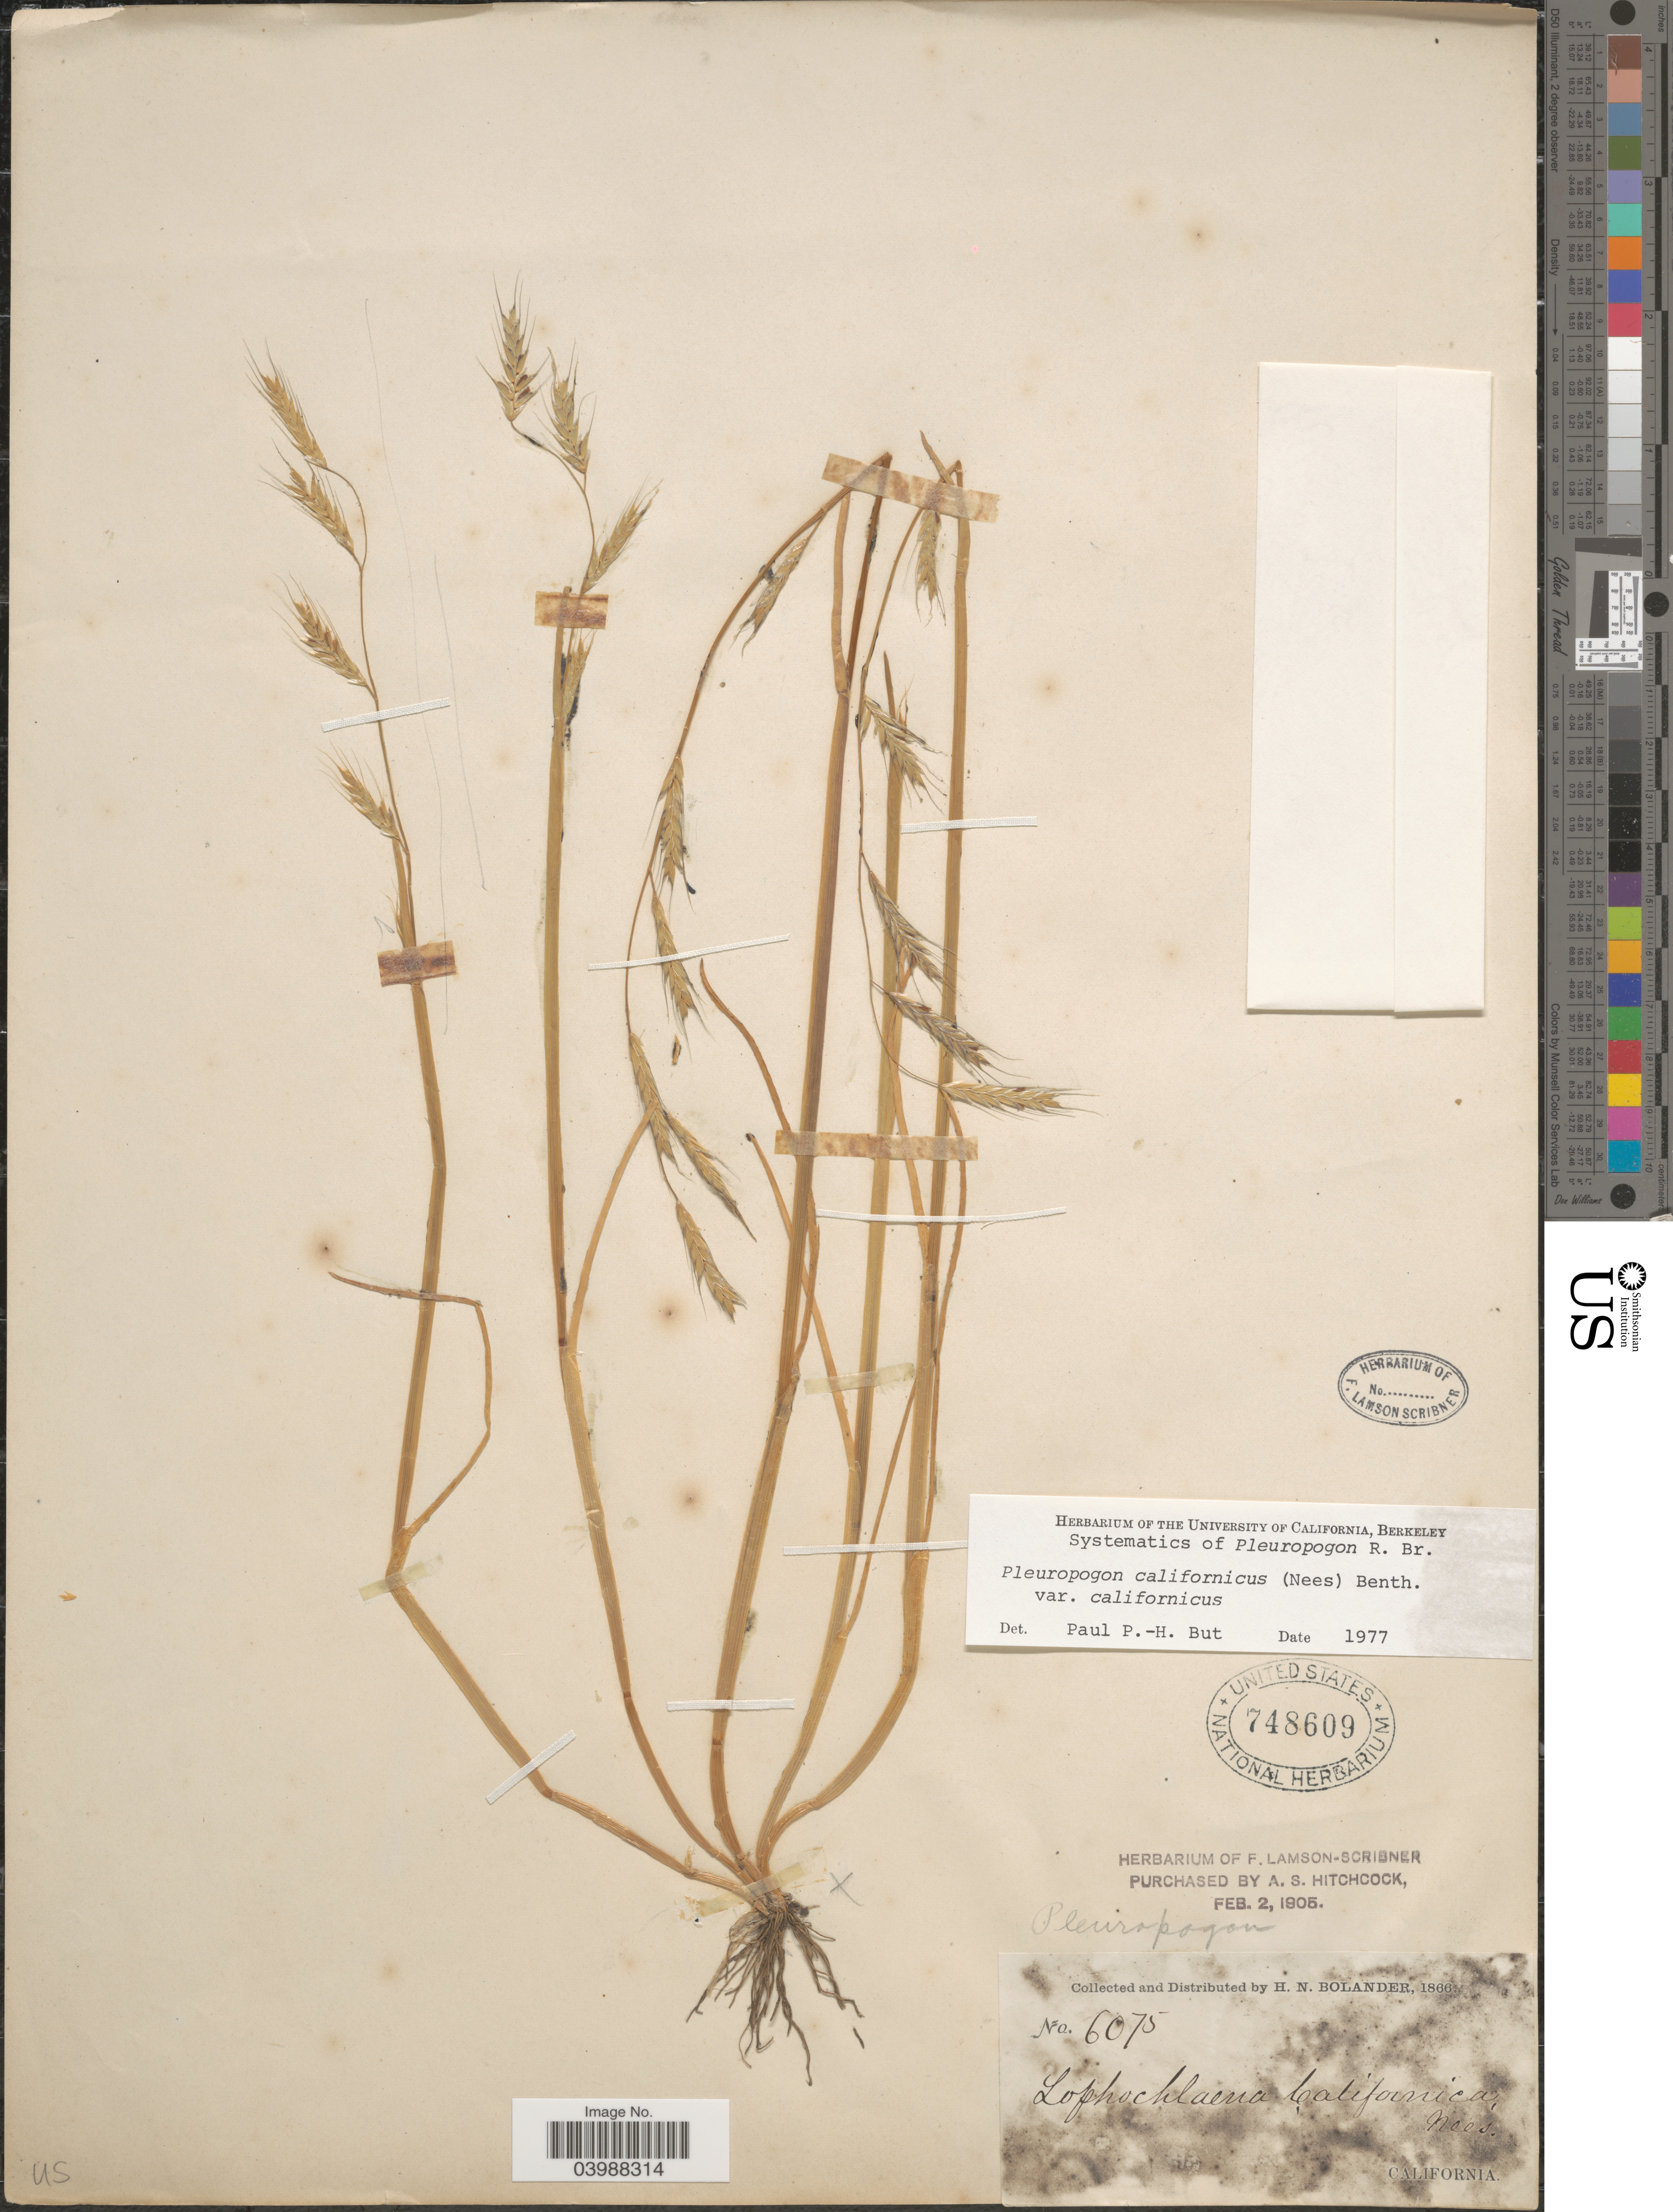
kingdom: Plantae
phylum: Tracheophyta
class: Liliopsida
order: Poales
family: Poaceae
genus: Pleuropogon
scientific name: Pleuropogon californicus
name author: (Nees) Benth. ex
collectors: H. Bolander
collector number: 6075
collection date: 1866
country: United States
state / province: California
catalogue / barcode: US 748609